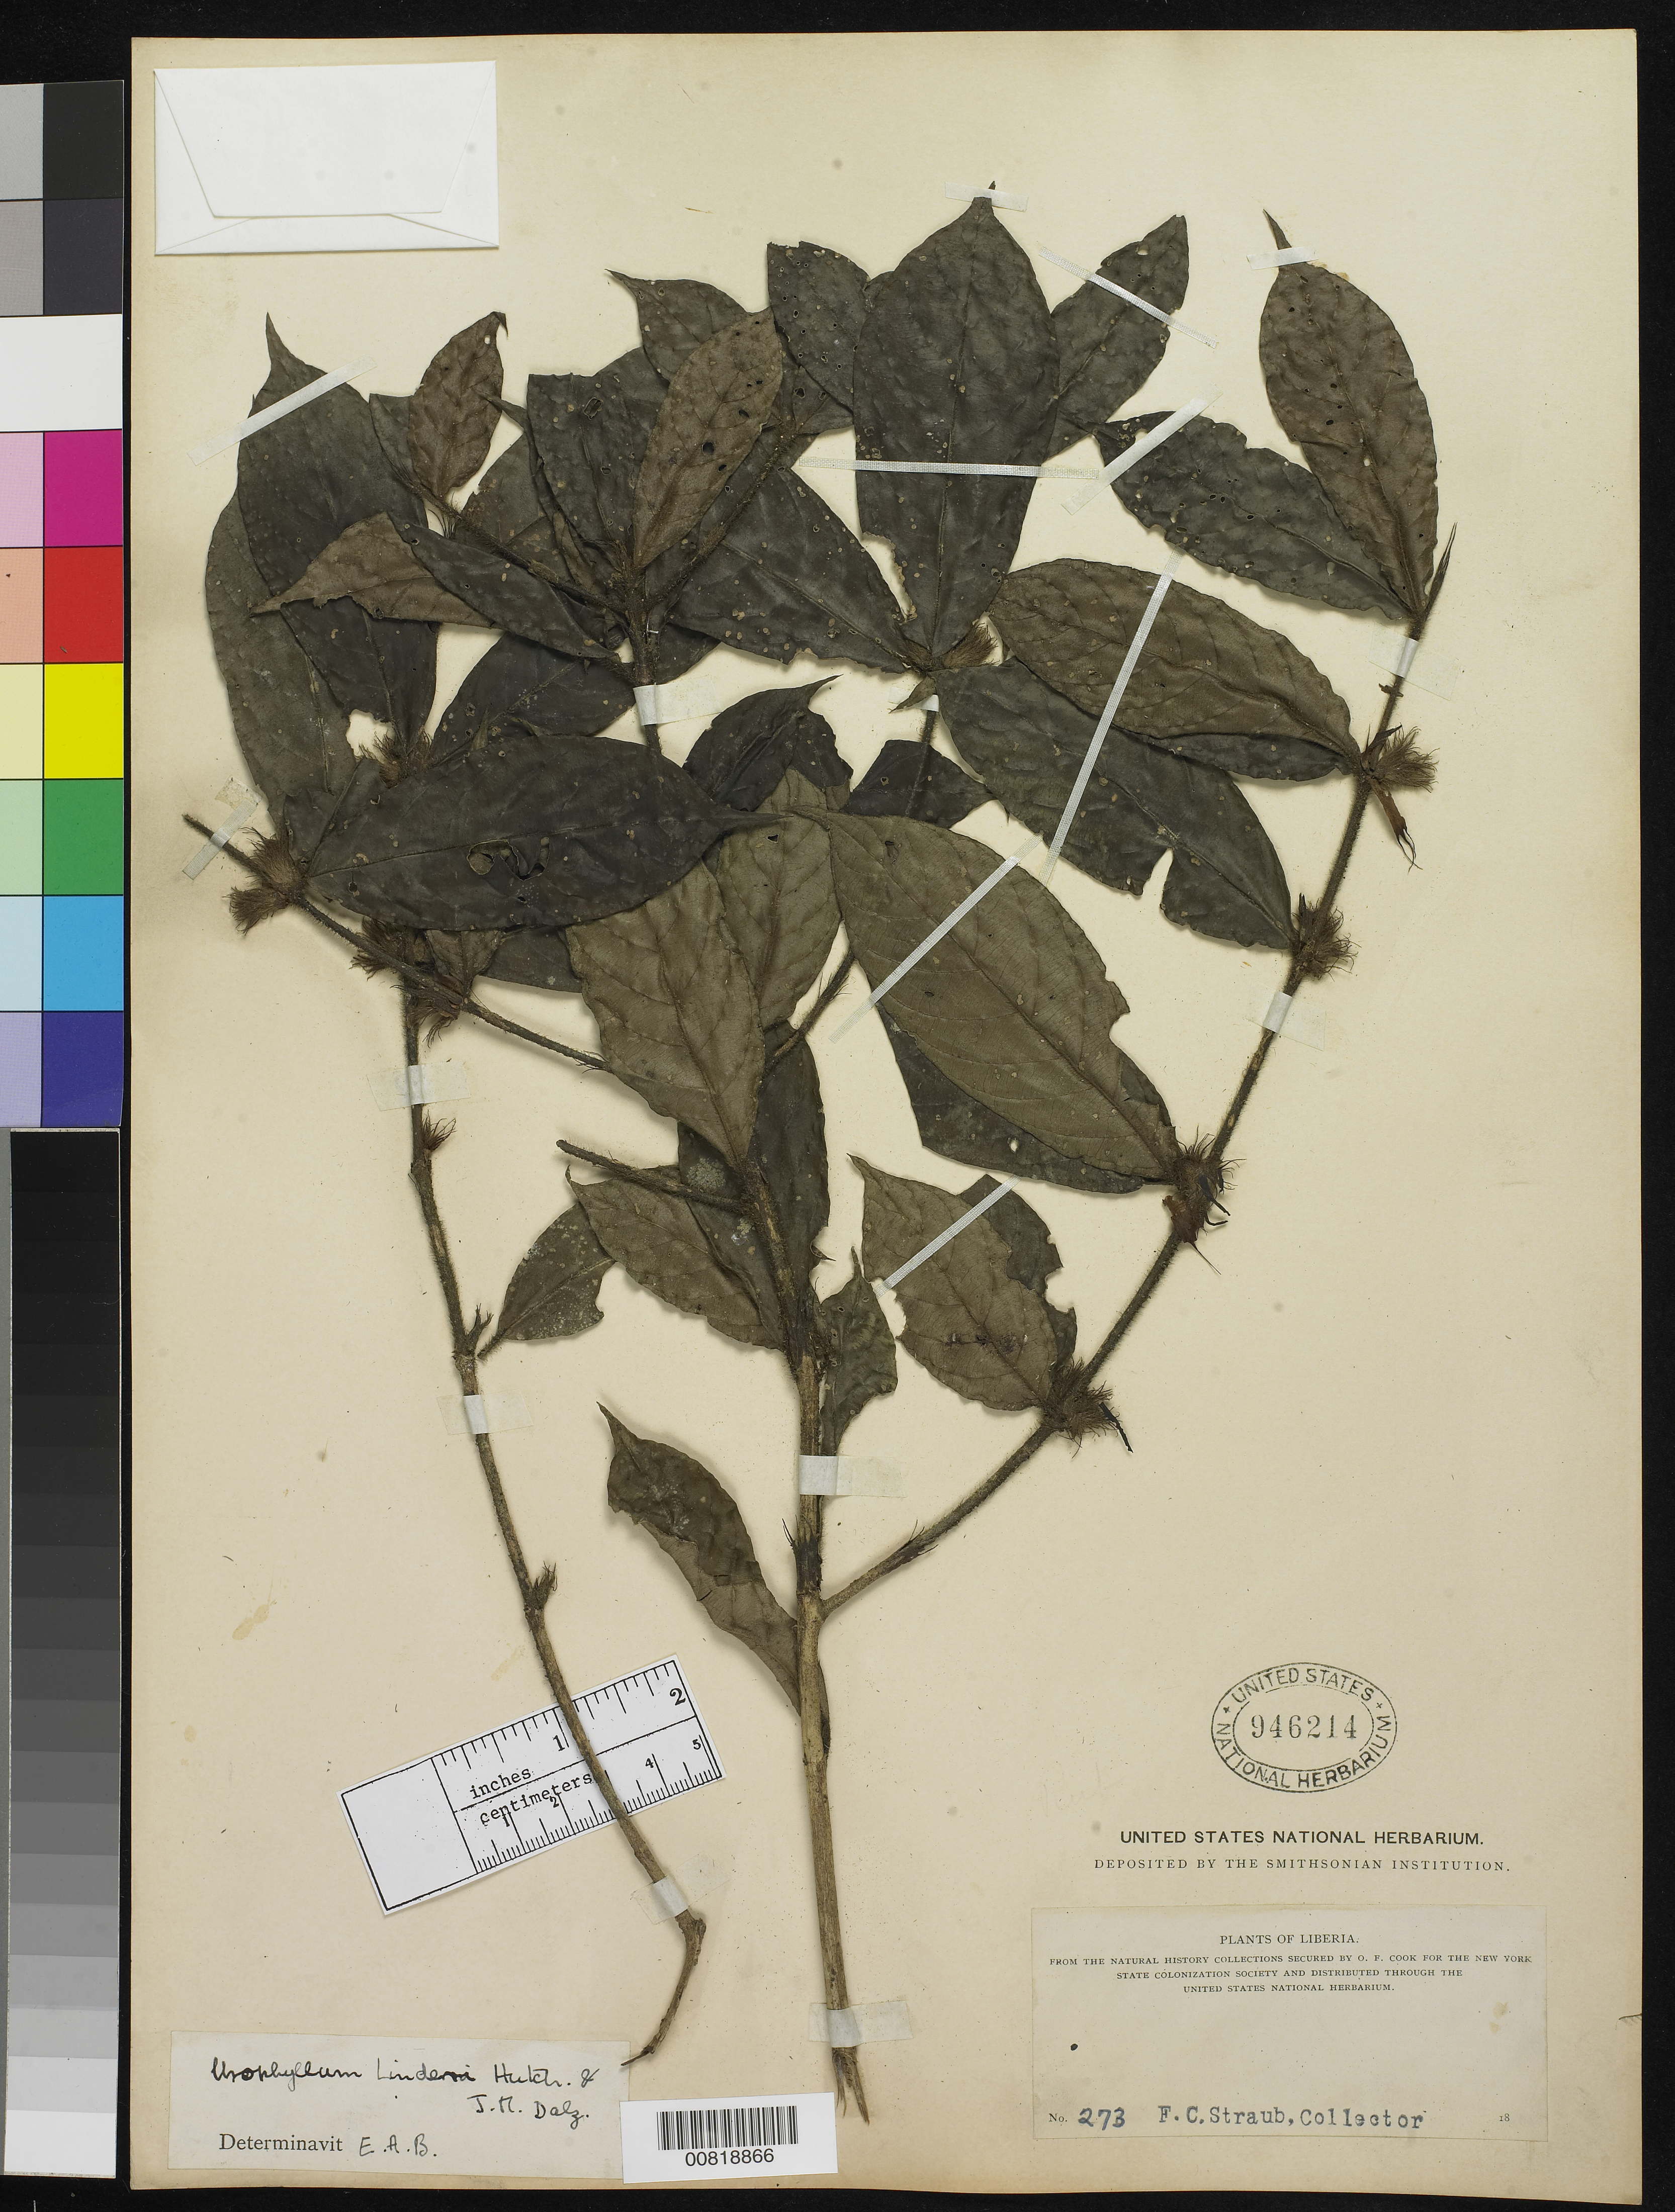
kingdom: Plantae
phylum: Tracheophyta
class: Magnoliopsida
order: Gentianales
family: Rubiaceae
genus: Urophyllum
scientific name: Urophyllum linderi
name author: Hutch. & Dalziel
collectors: F. Straub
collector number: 273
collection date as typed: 18--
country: Liberia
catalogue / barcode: US 946214